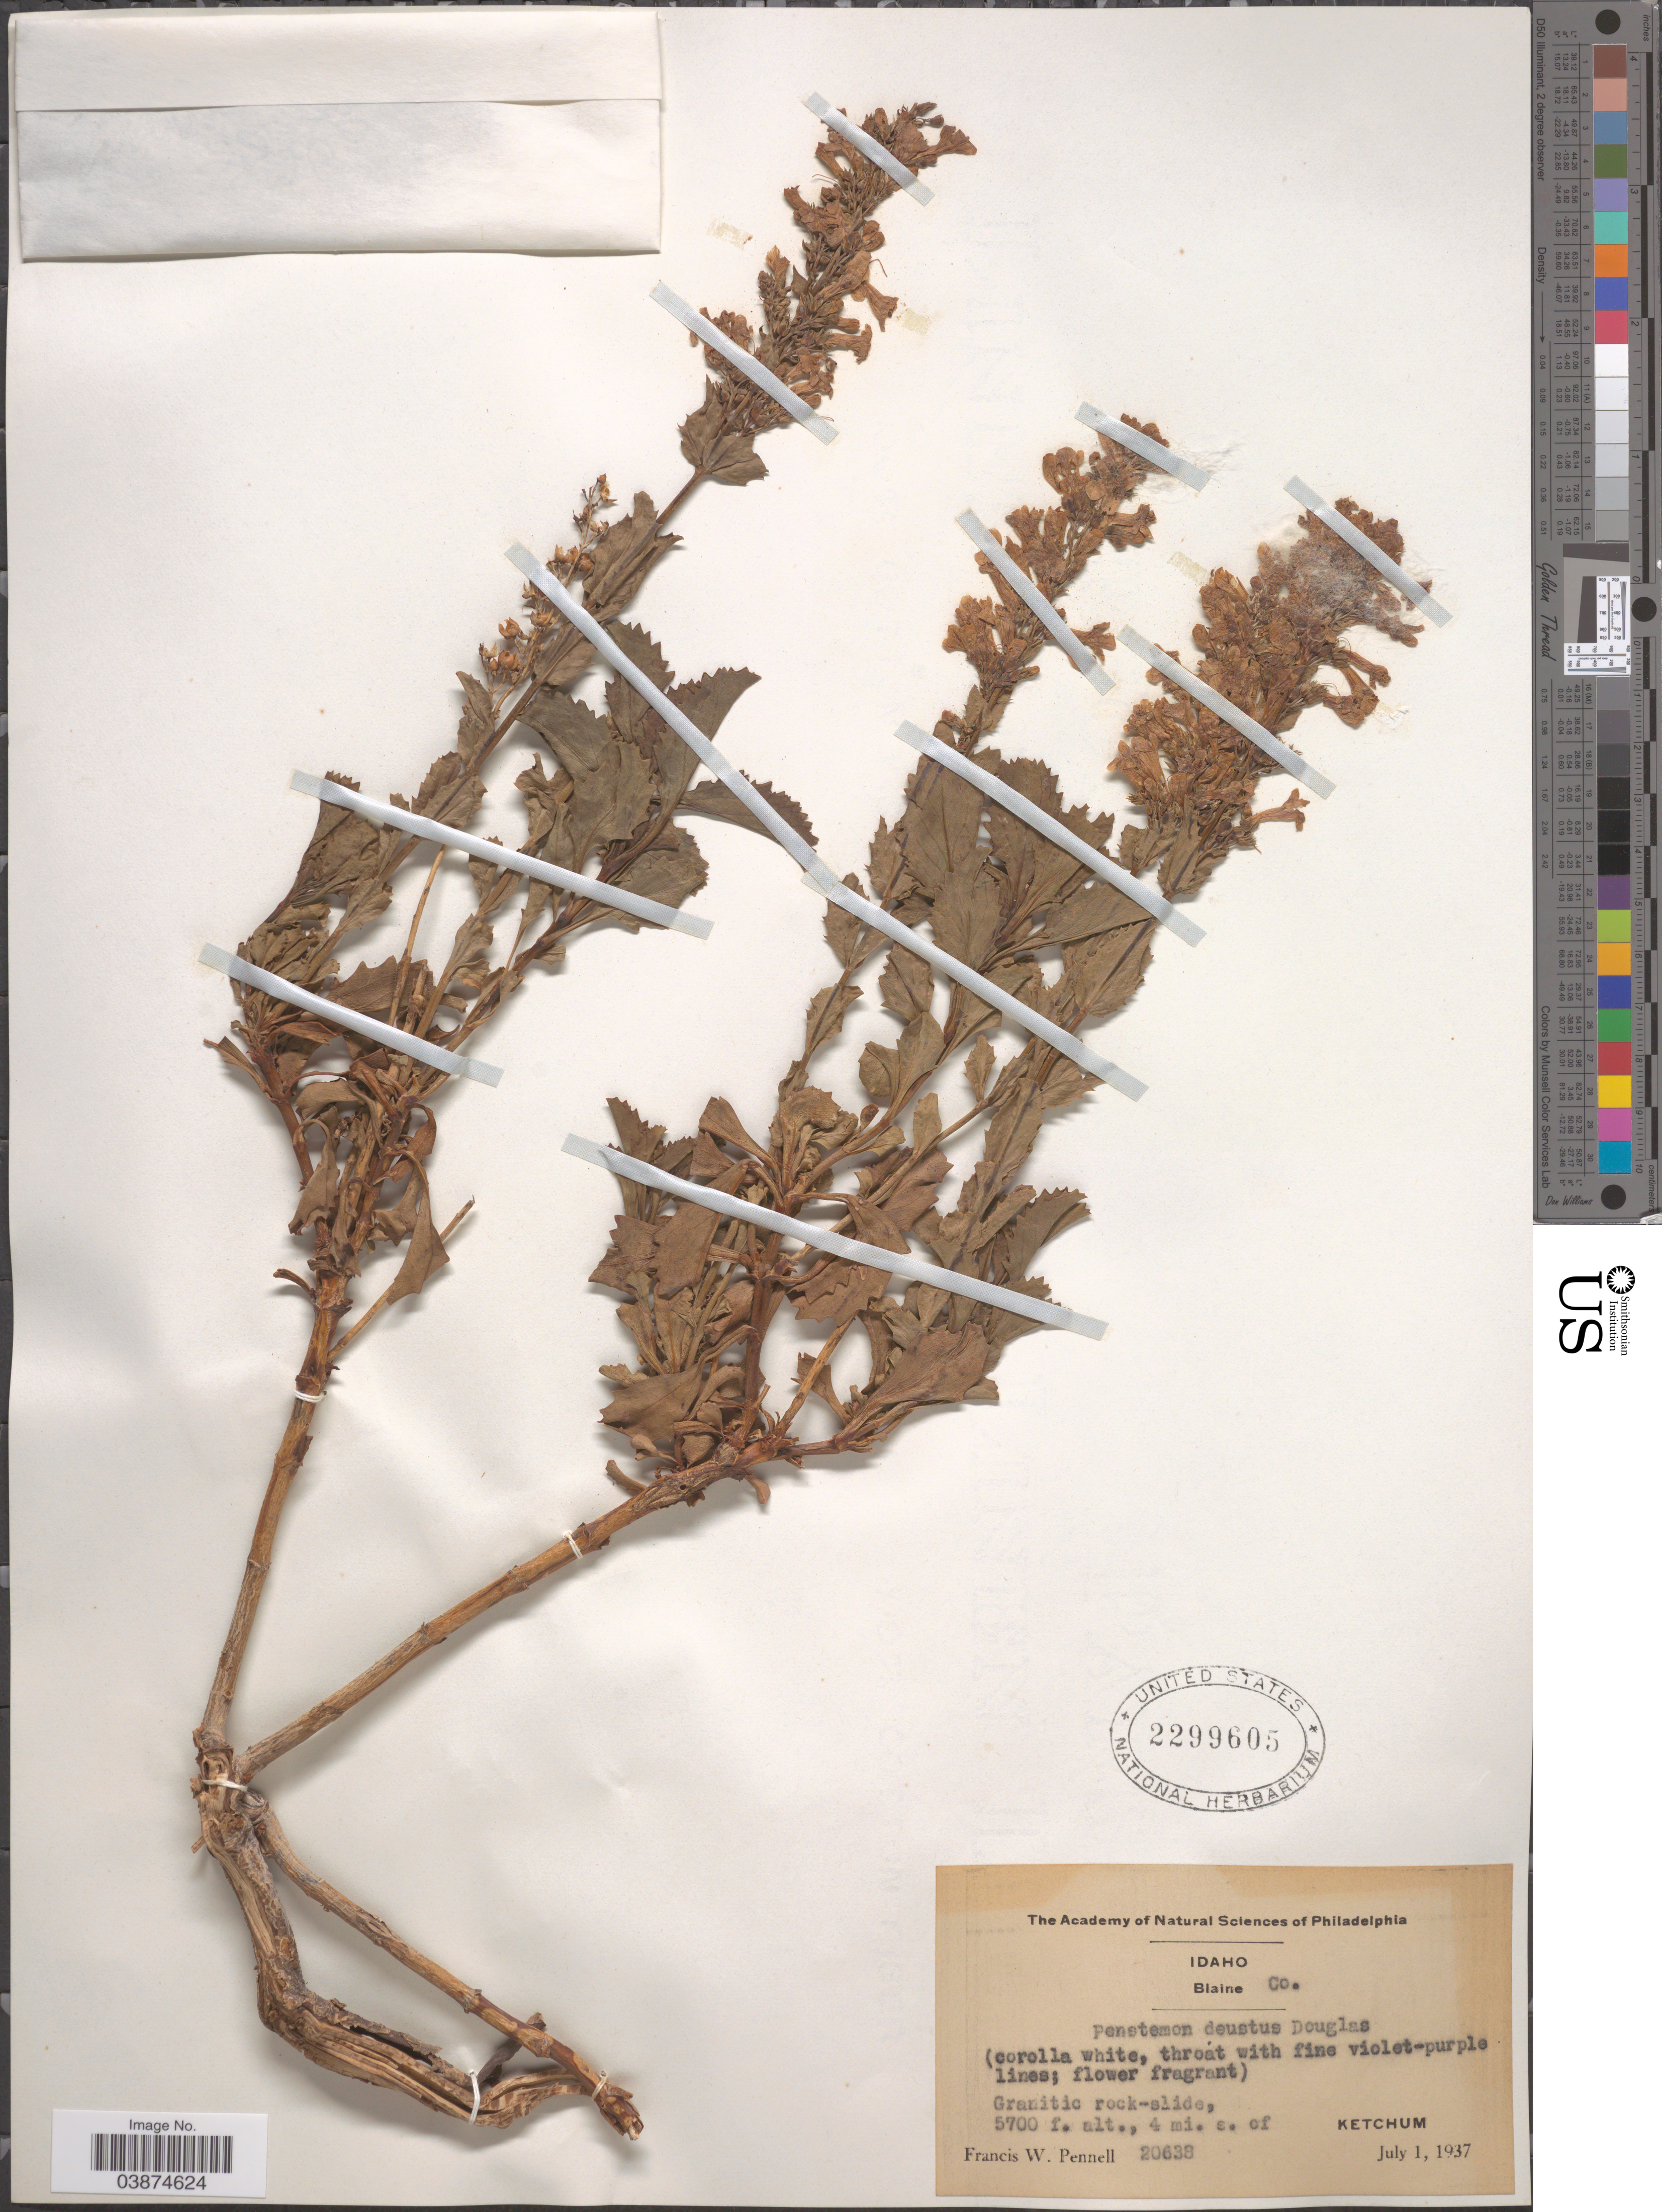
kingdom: Plantae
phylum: Tracheophyta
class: Magnoliopsida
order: Lamiales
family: Plantaginaceae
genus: Penstemon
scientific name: Penstemon deustus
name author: Douglas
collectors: F. W. Pennell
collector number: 20638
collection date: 1937-07-01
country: United States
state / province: Idaho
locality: Blaine Co. 4 mi. s. of Ketchum.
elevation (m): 1737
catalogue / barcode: US 2299605